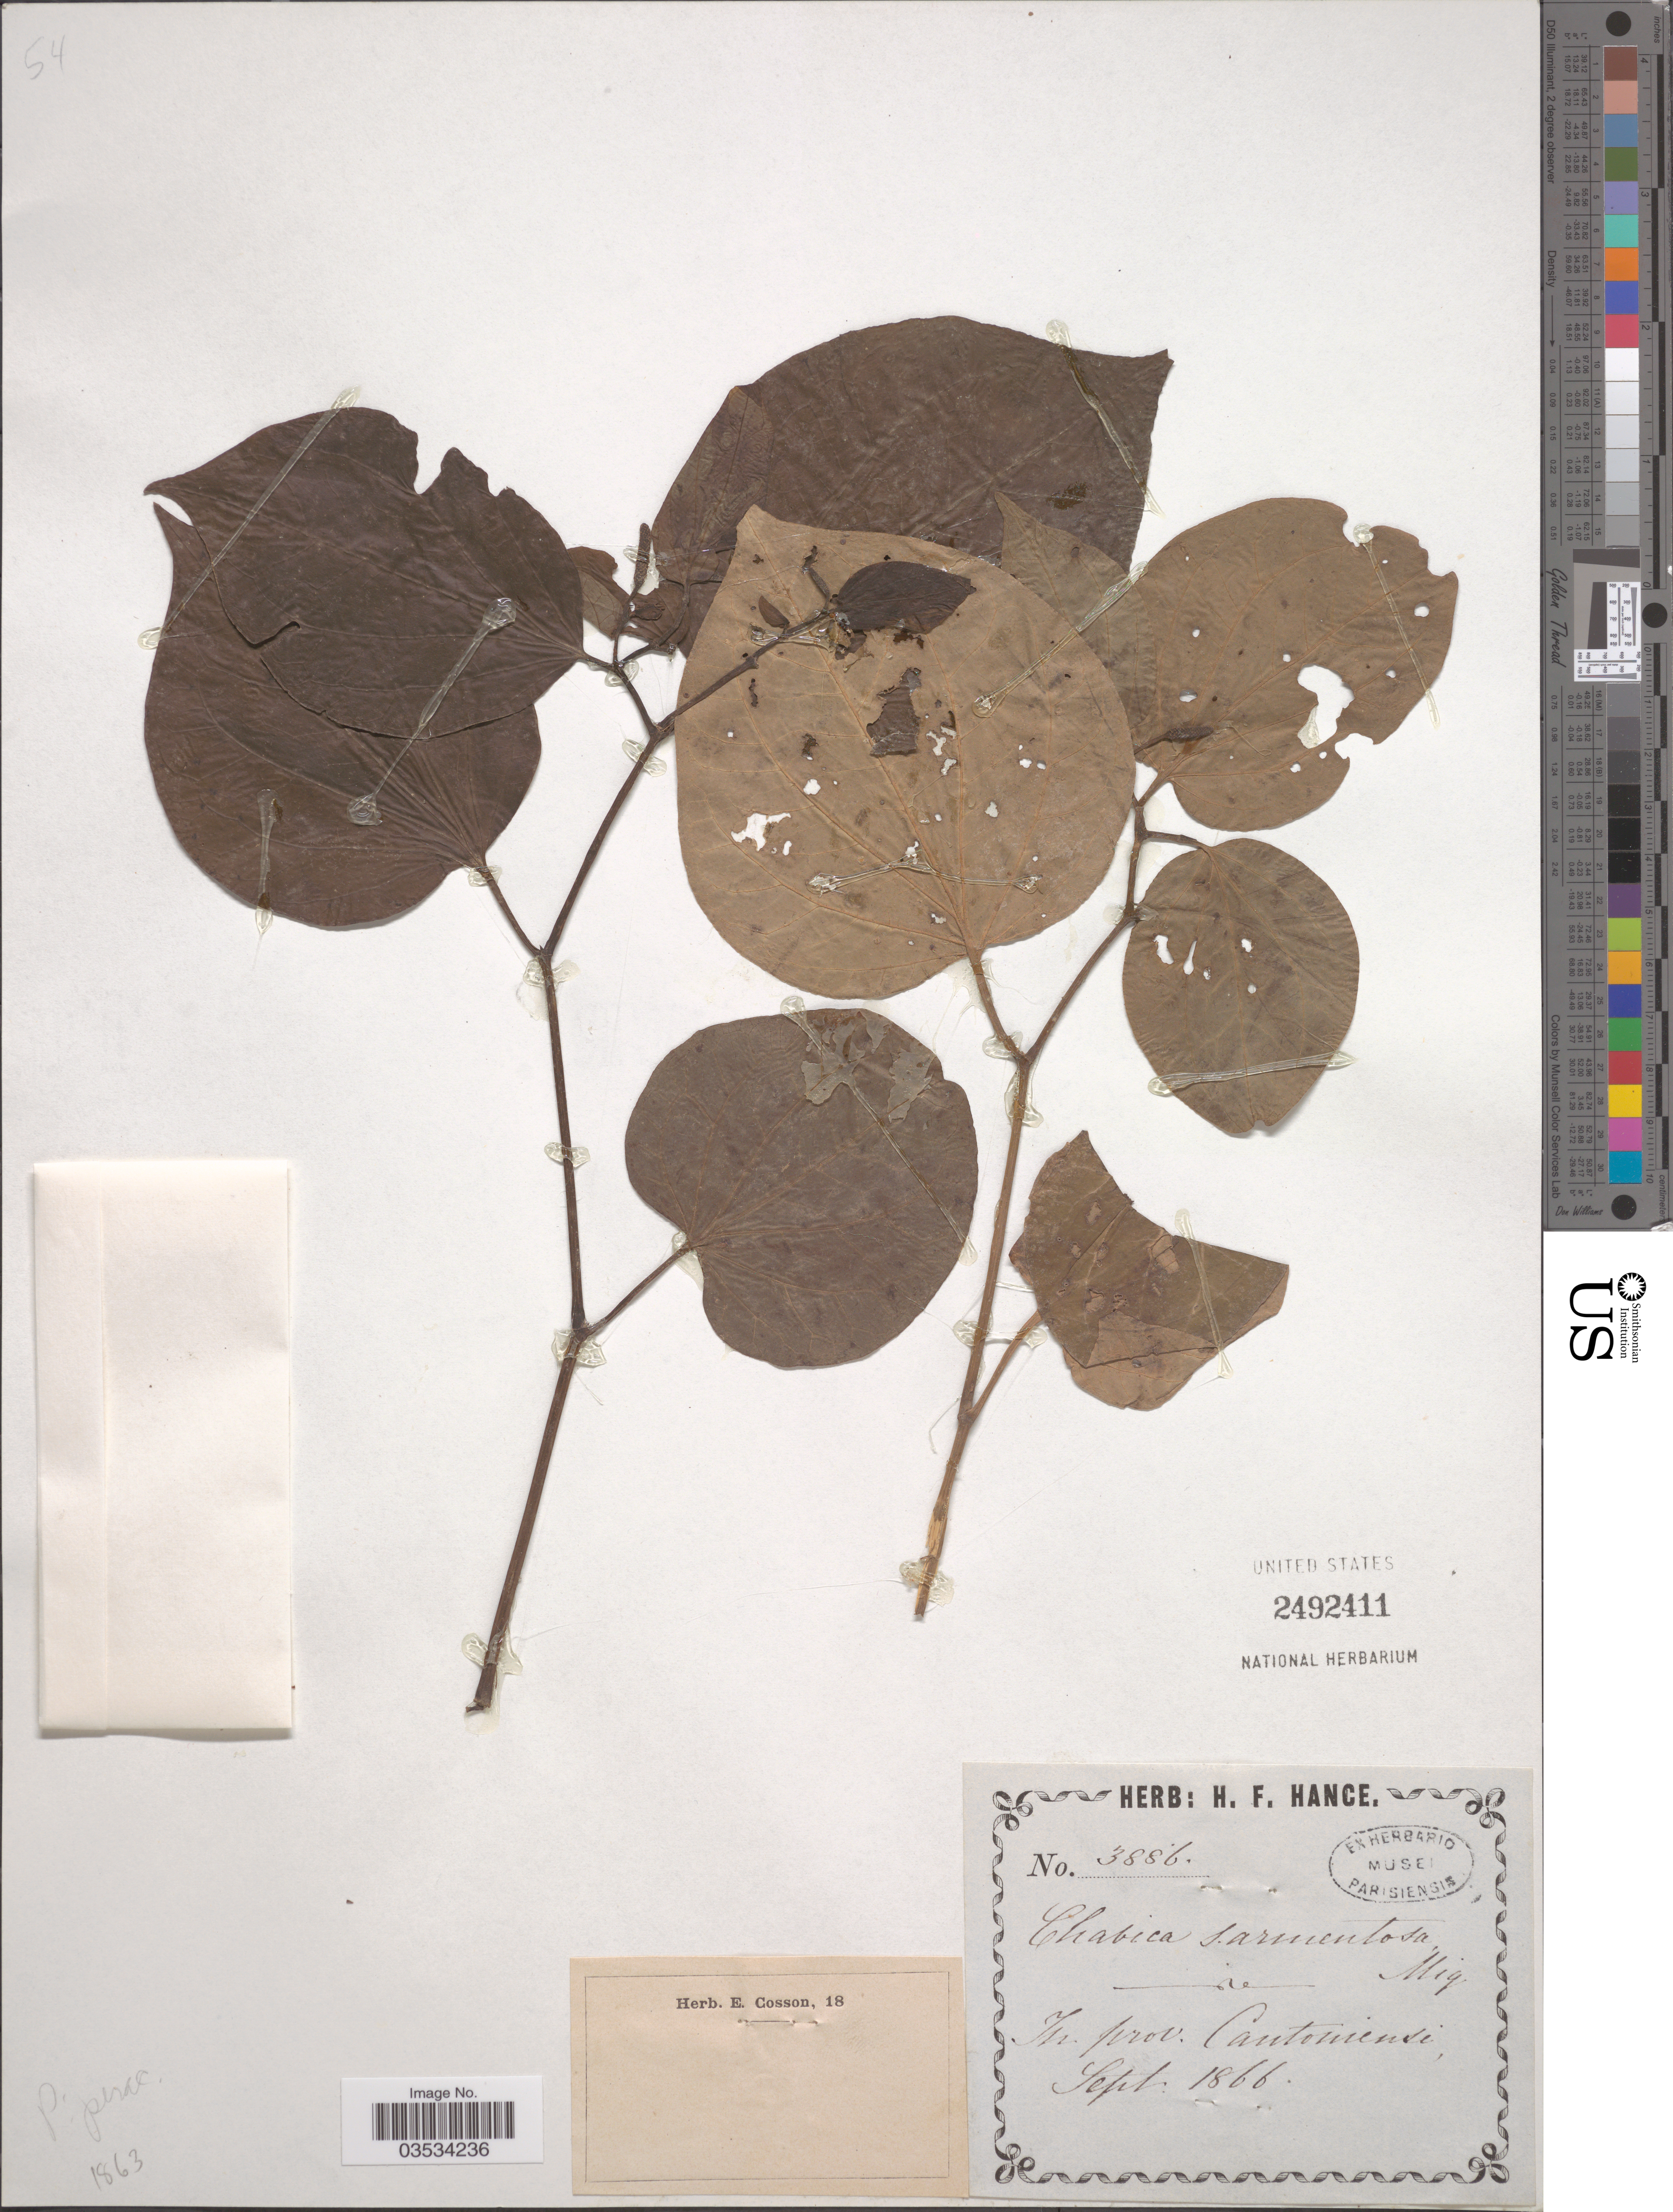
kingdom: Plantae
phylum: Tracheophyta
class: Magnoliopsida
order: Piperales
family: Piperaceae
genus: Piper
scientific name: Piper sarmentosum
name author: Roxb.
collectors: Ex herb. H. F. Hance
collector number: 3886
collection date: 1866-09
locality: In prov. Cantoniense [interpreted].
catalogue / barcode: US 2492411